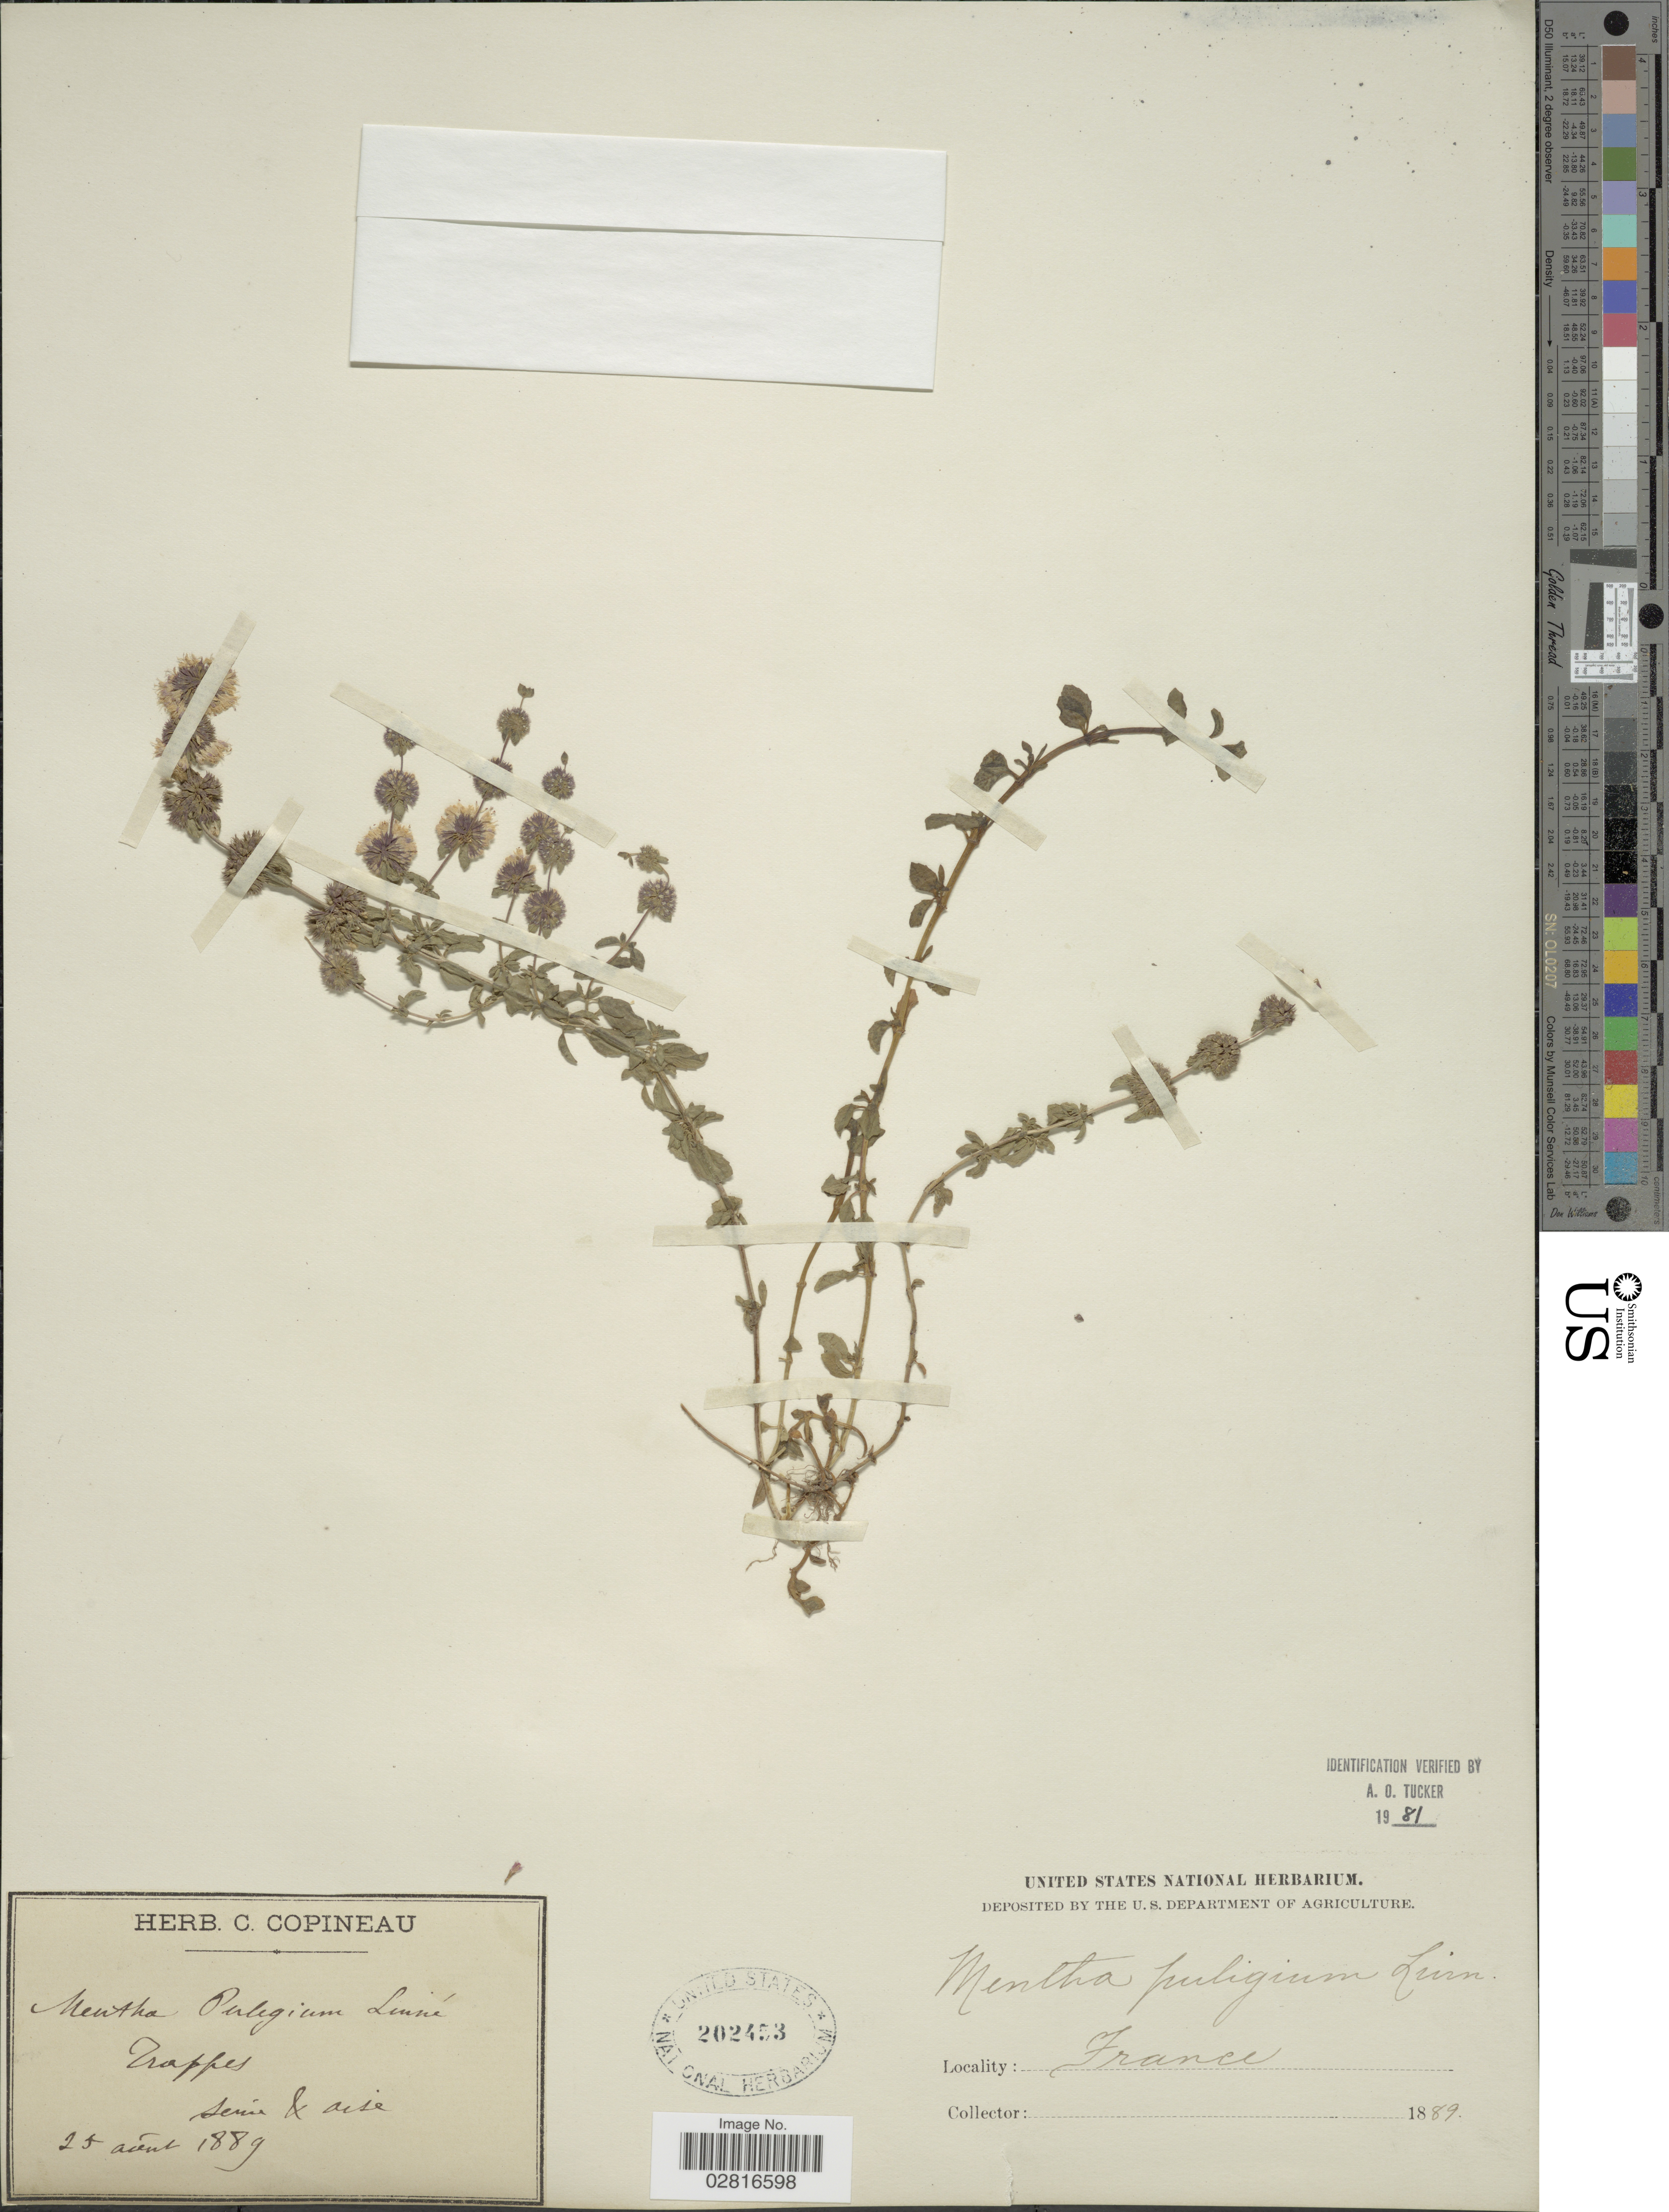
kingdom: Plantae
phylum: Tracheophyta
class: Magnoliopsida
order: Lamiales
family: Lamiaceae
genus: Mentha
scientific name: Mentha pulegium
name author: L.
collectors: ex herb. C. Copineau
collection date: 1889-08-25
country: France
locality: Trappes. Seine & Oise.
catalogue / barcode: US 202453